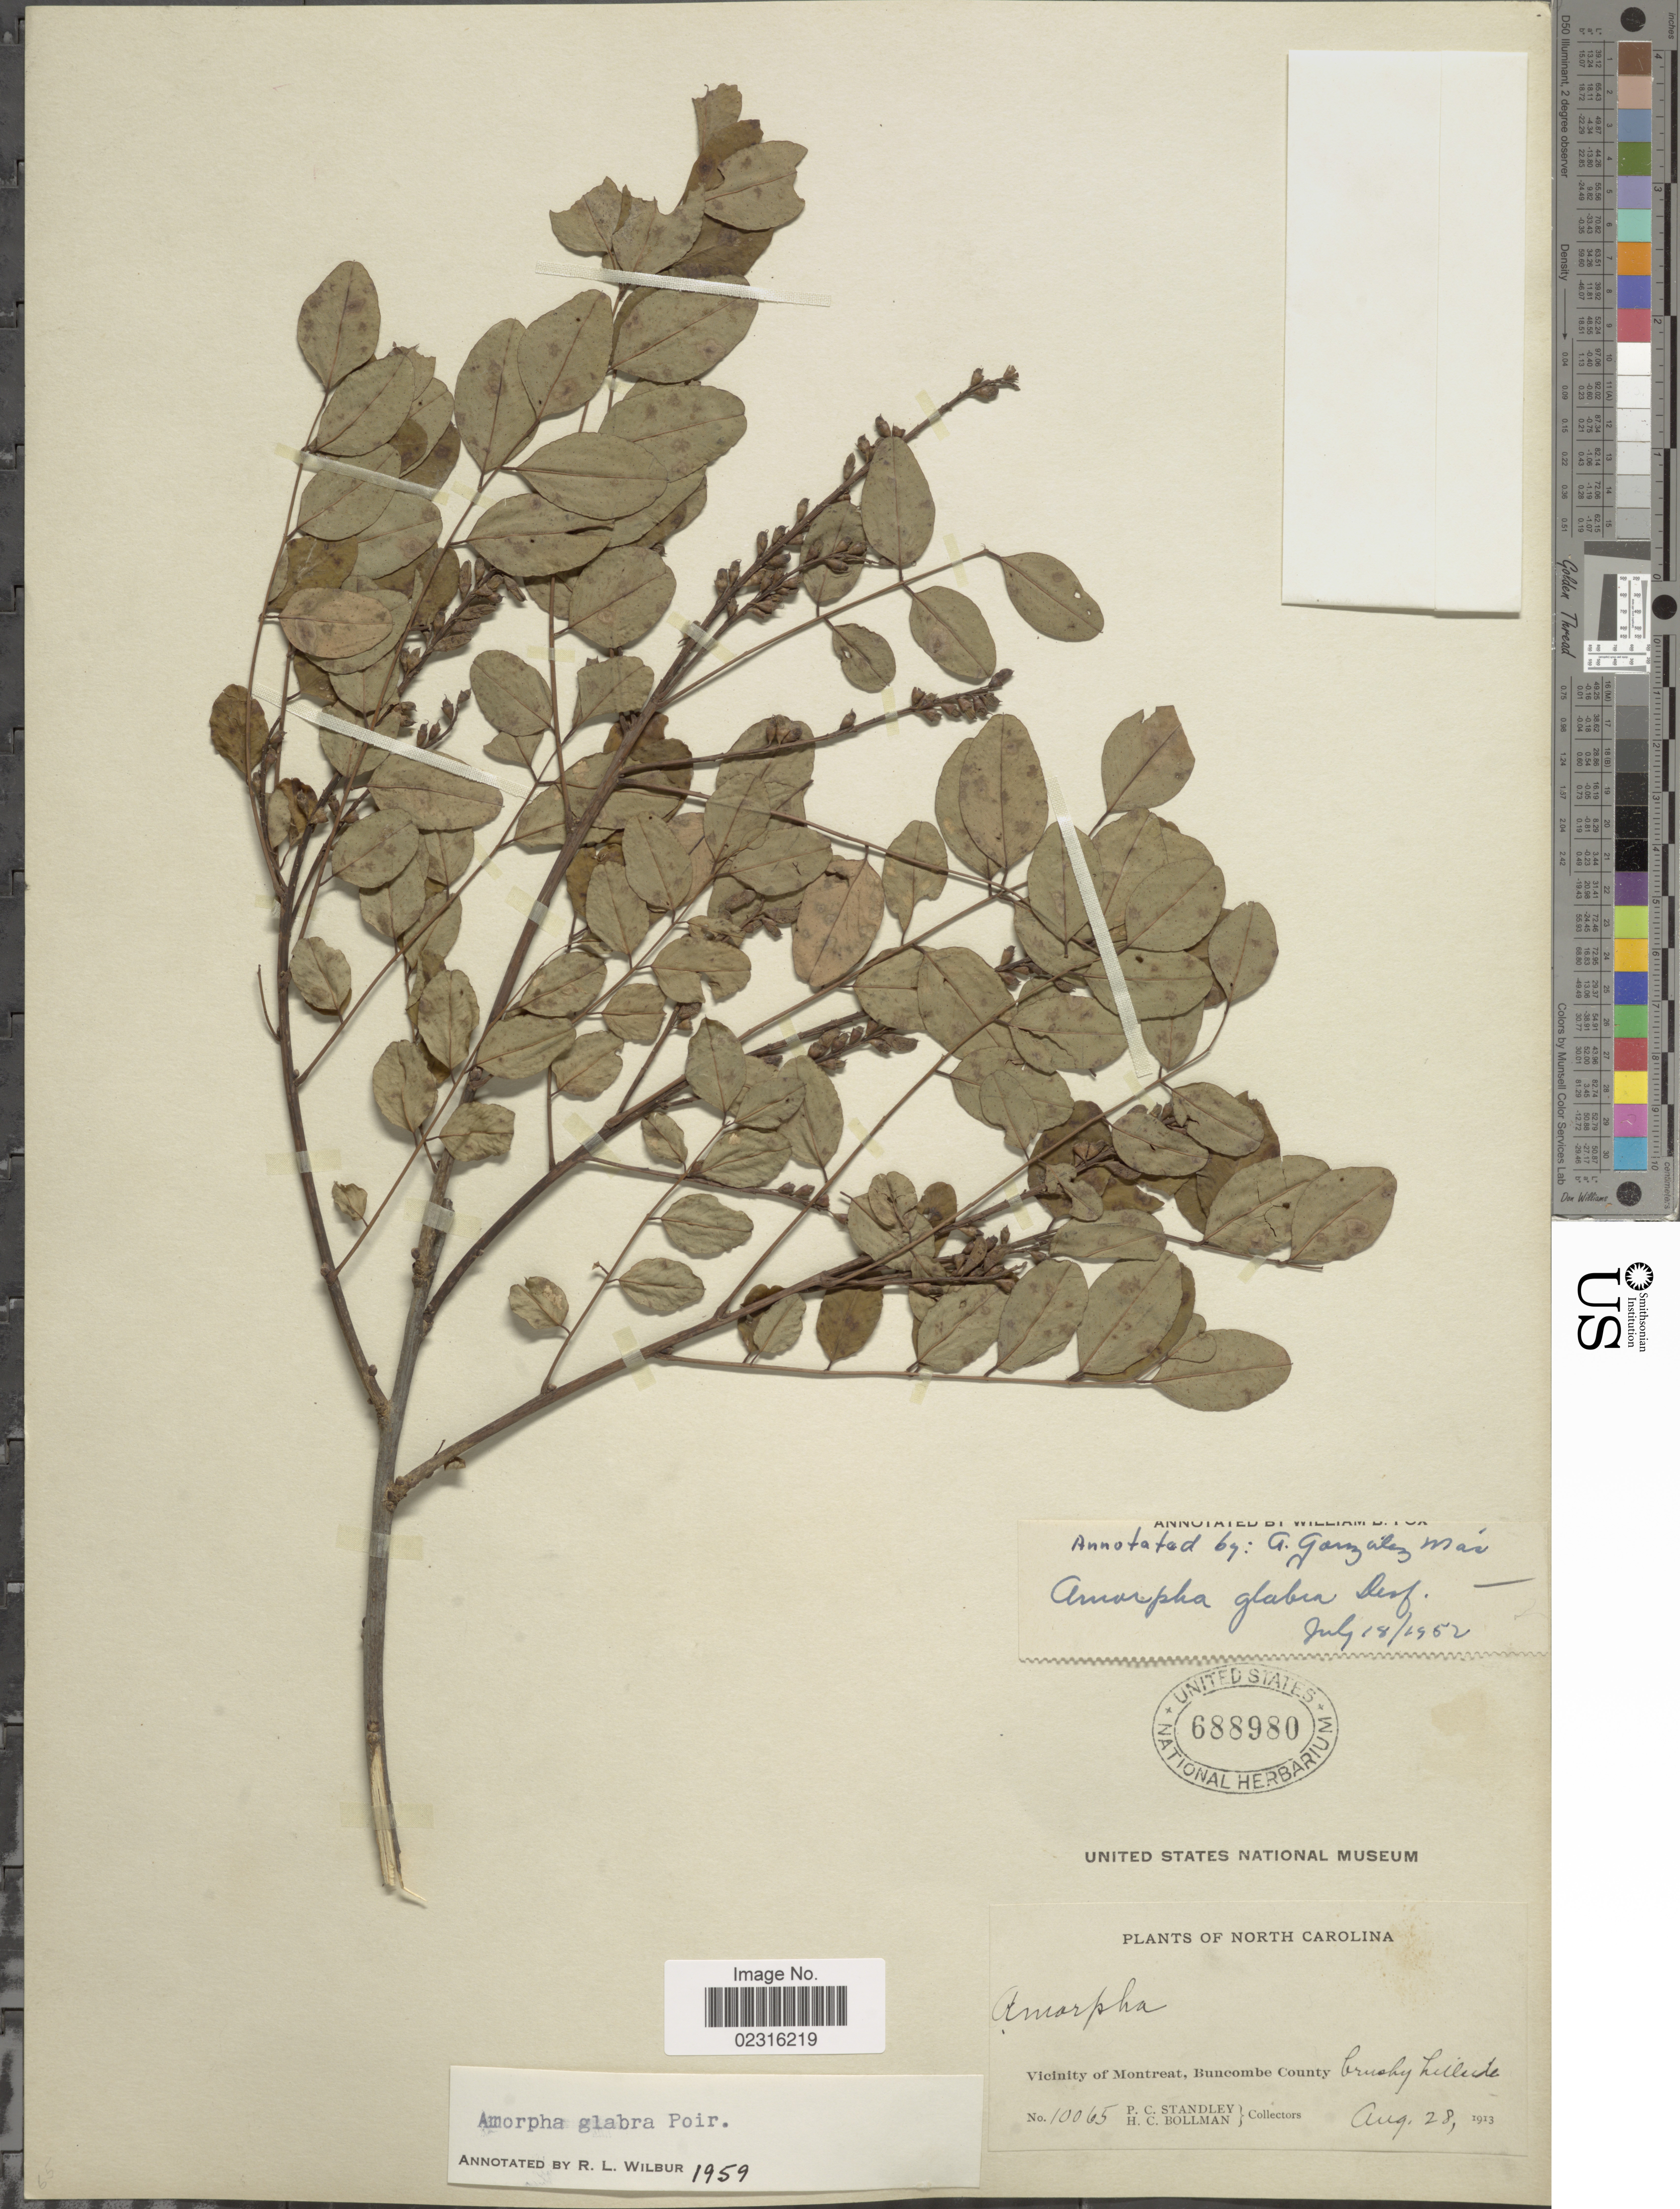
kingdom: Plantae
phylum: Tracheophyta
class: Magnoliopsida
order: Fabales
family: Fabaceae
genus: Amorpha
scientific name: Amorpha glabra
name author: (Pers.) Poir.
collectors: P. C. Standley & H. C. Bollman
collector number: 10065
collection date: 1913-08-28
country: United States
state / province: North Carolina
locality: Vicinity of Montreat, Buncombe County brushy hillside.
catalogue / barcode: US 688980